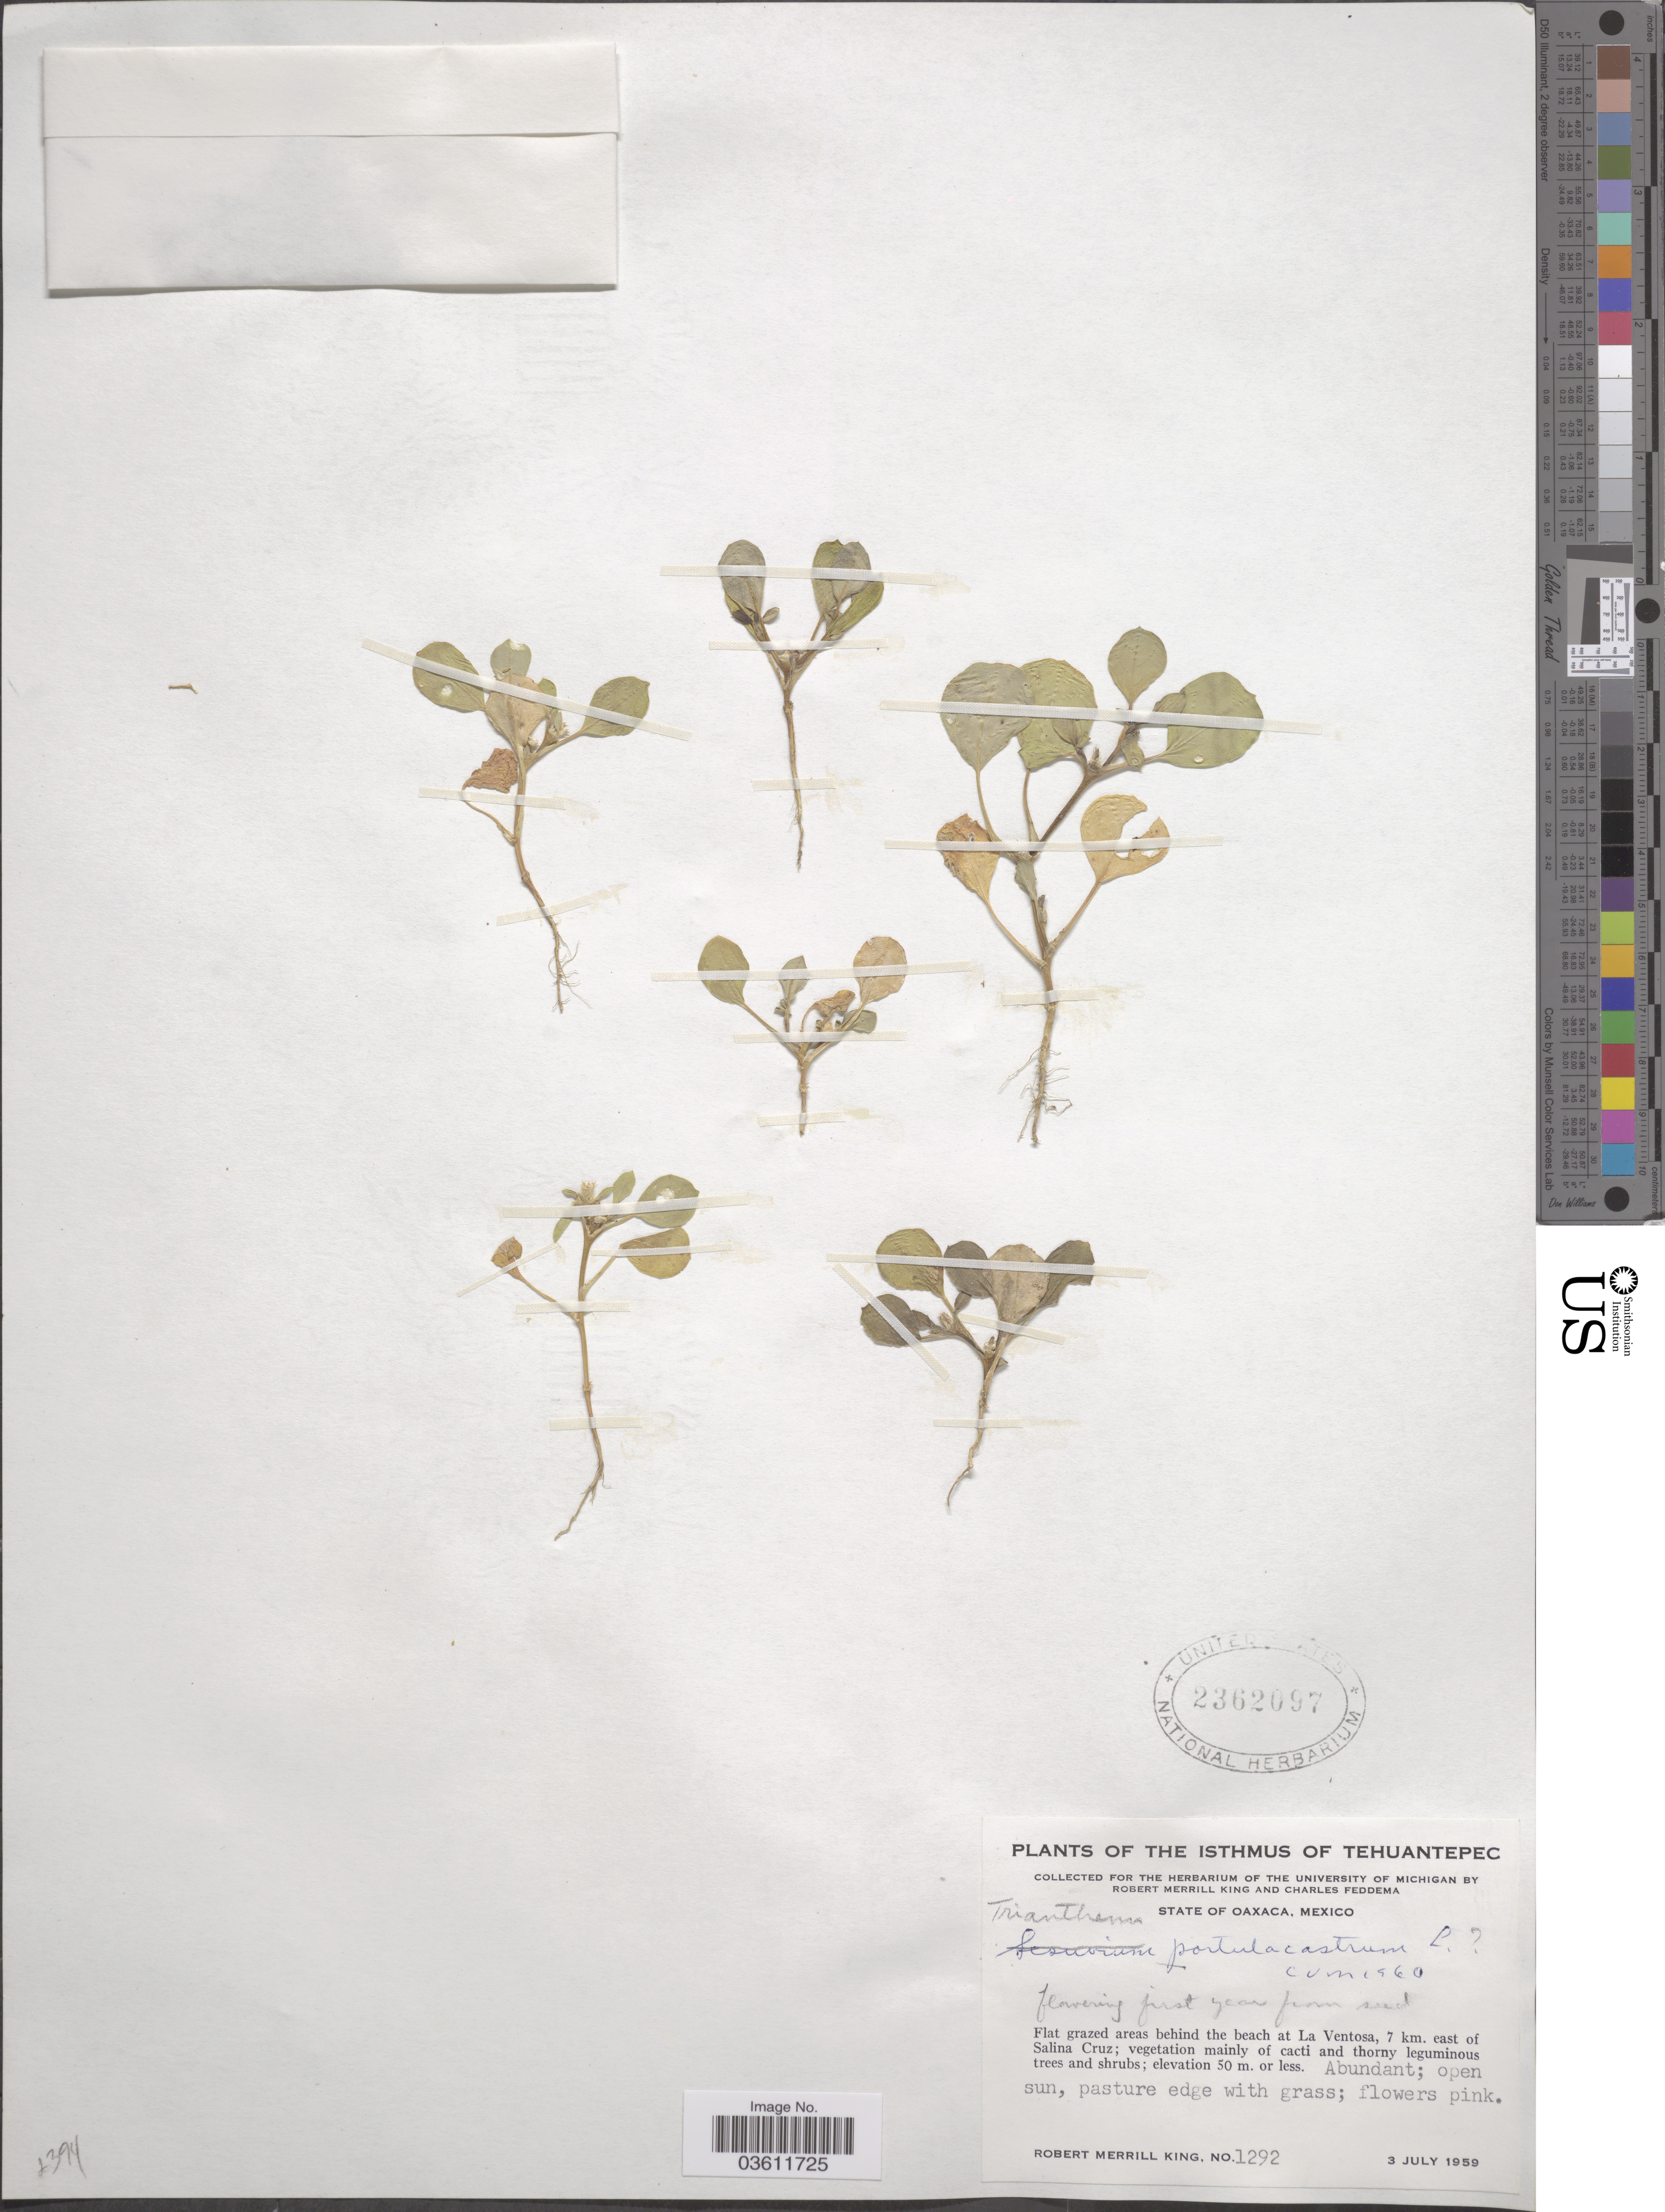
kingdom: Plantae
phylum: Tracheophyta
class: Magnoliopsida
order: Caryophyllales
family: Aizoaceae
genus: Trianthema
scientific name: Trianthema portulacastrum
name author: L.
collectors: R. M. King & C. Feddema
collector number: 1292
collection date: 1959-07-03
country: Mexico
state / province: Oaxaca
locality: The Isthmus of Tehuantepec. Behind the beach at La Ventosa, 7 km. east of Salina Cruz.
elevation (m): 50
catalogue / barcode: US 2362097